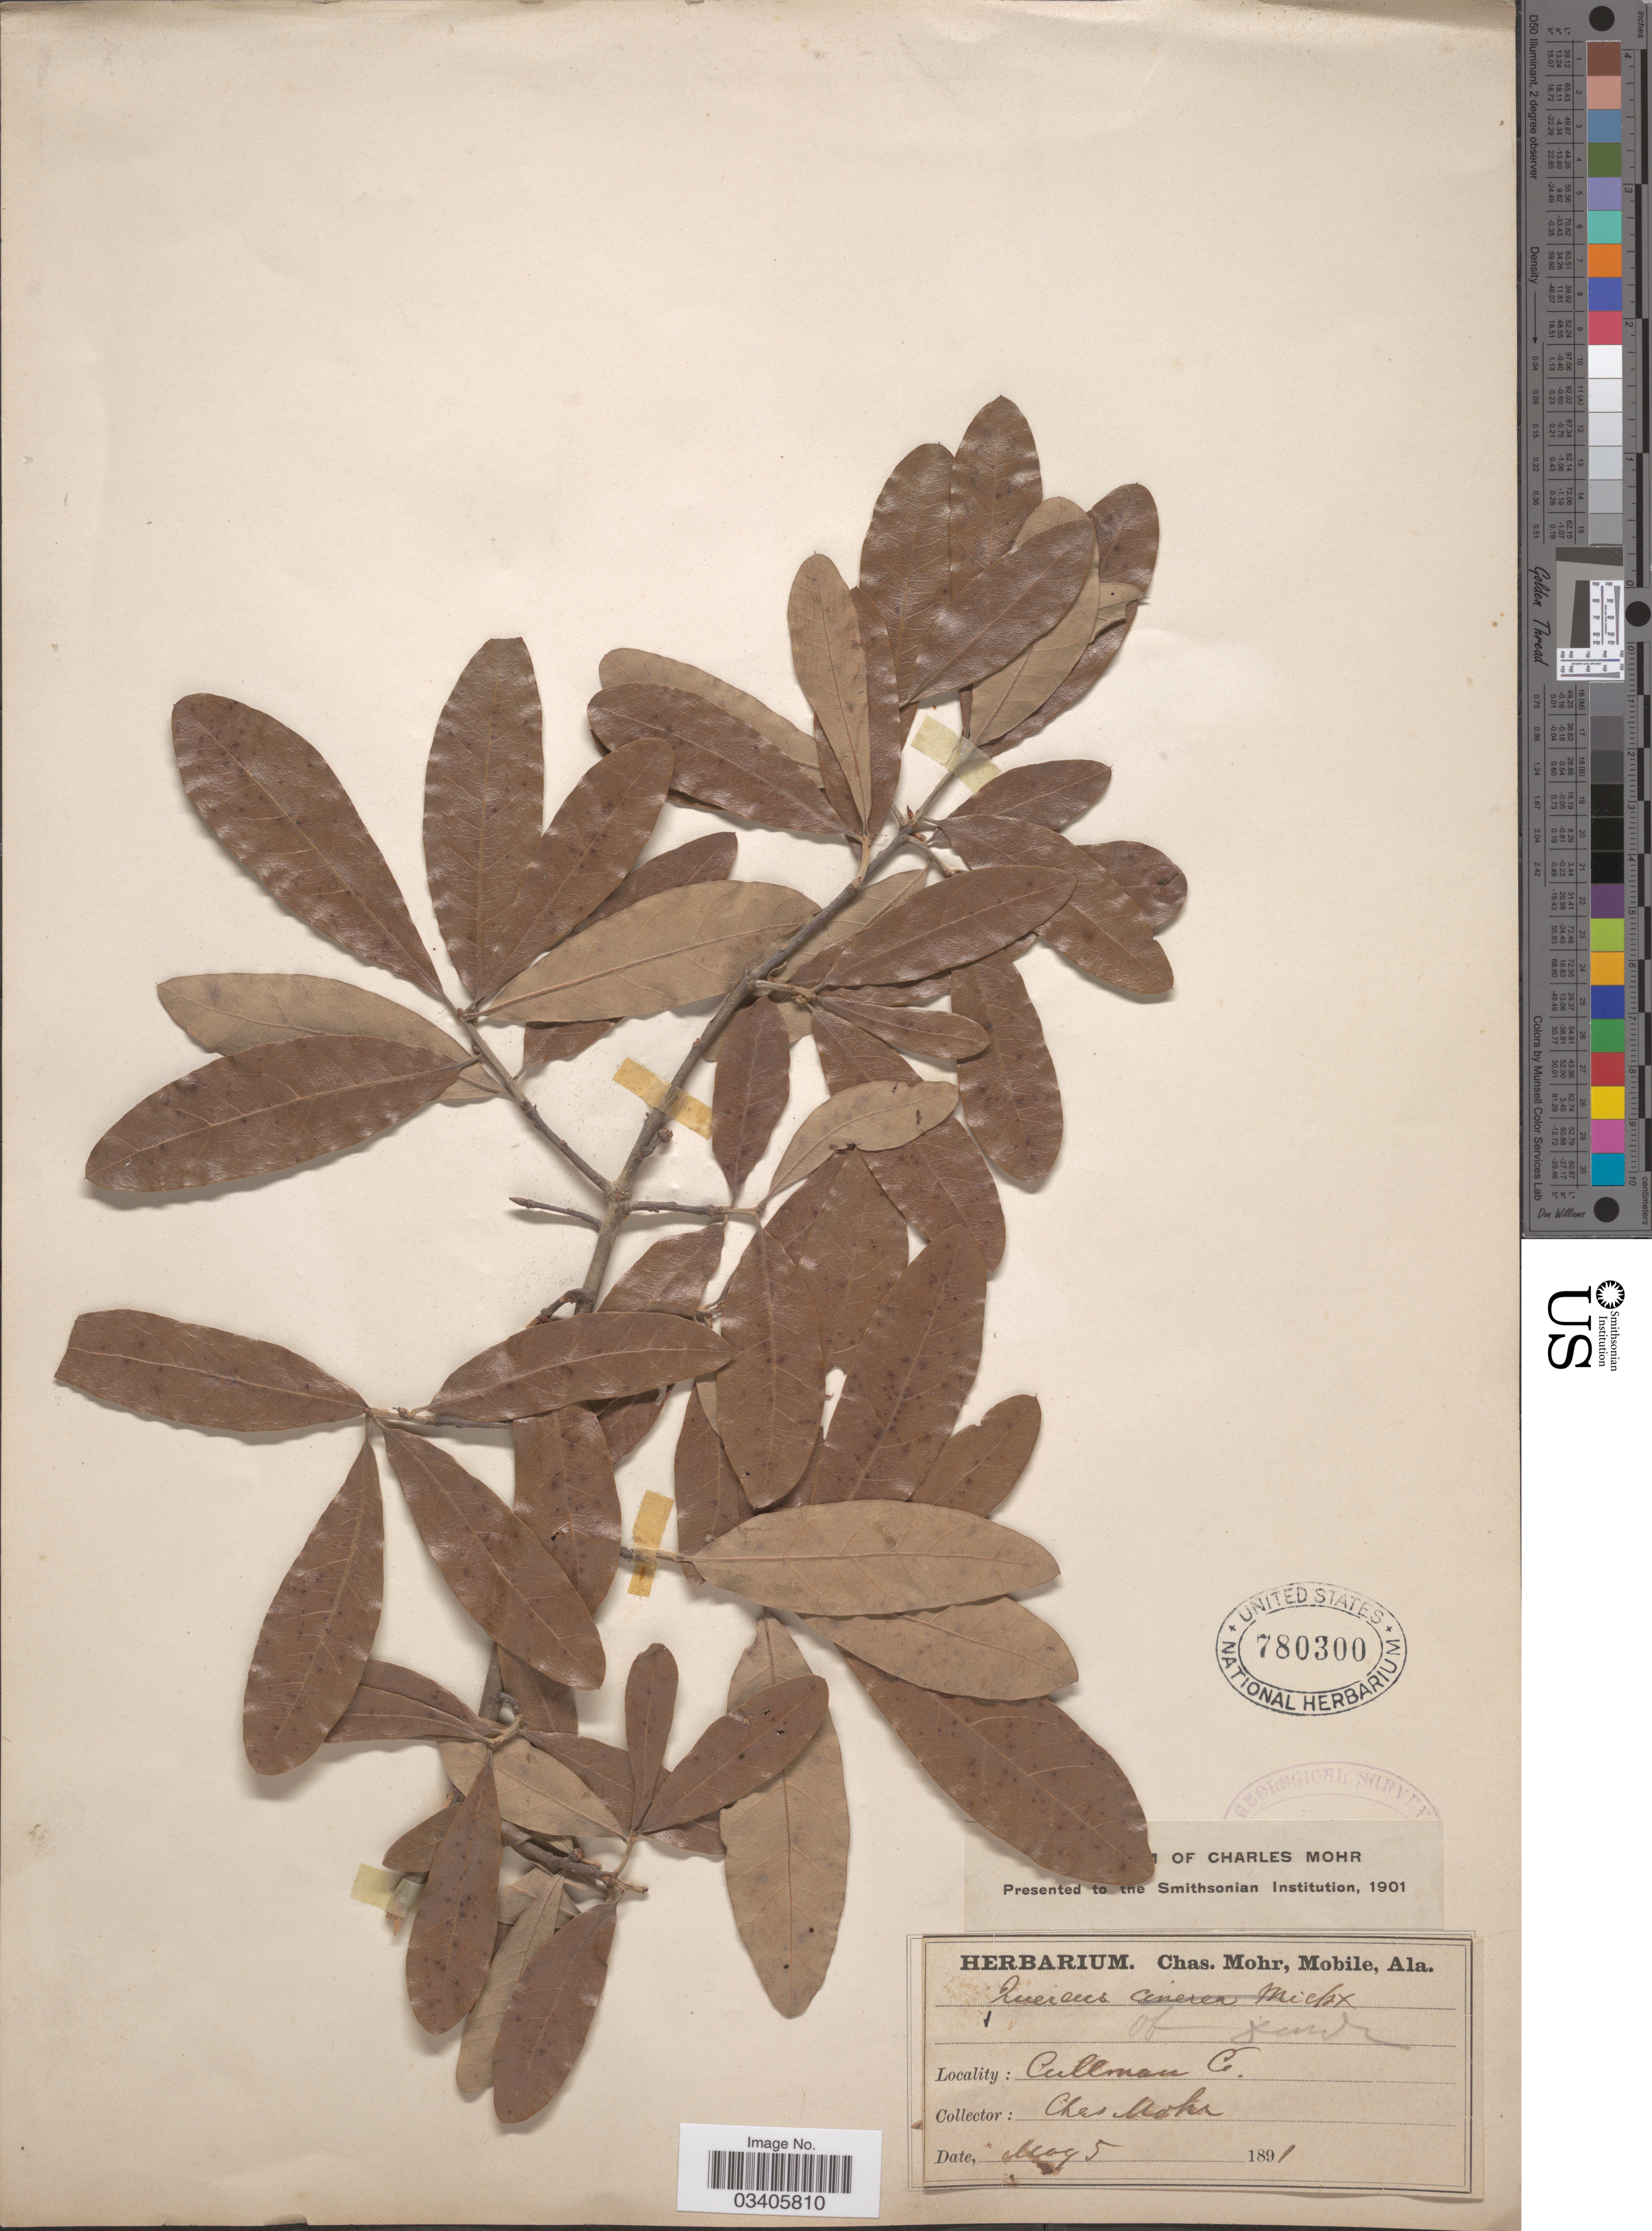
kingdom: Plantae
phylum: Tracheophyta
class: Magnoliopsida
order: Fagales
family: Fagaceae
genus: Quercus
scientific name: Quercus incana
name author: W. Bartram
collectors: Mohr, C. T. (herbarium)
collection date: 1891-05-05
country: United States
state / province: Alabama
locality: Cullman Co.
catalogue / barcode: US 780300